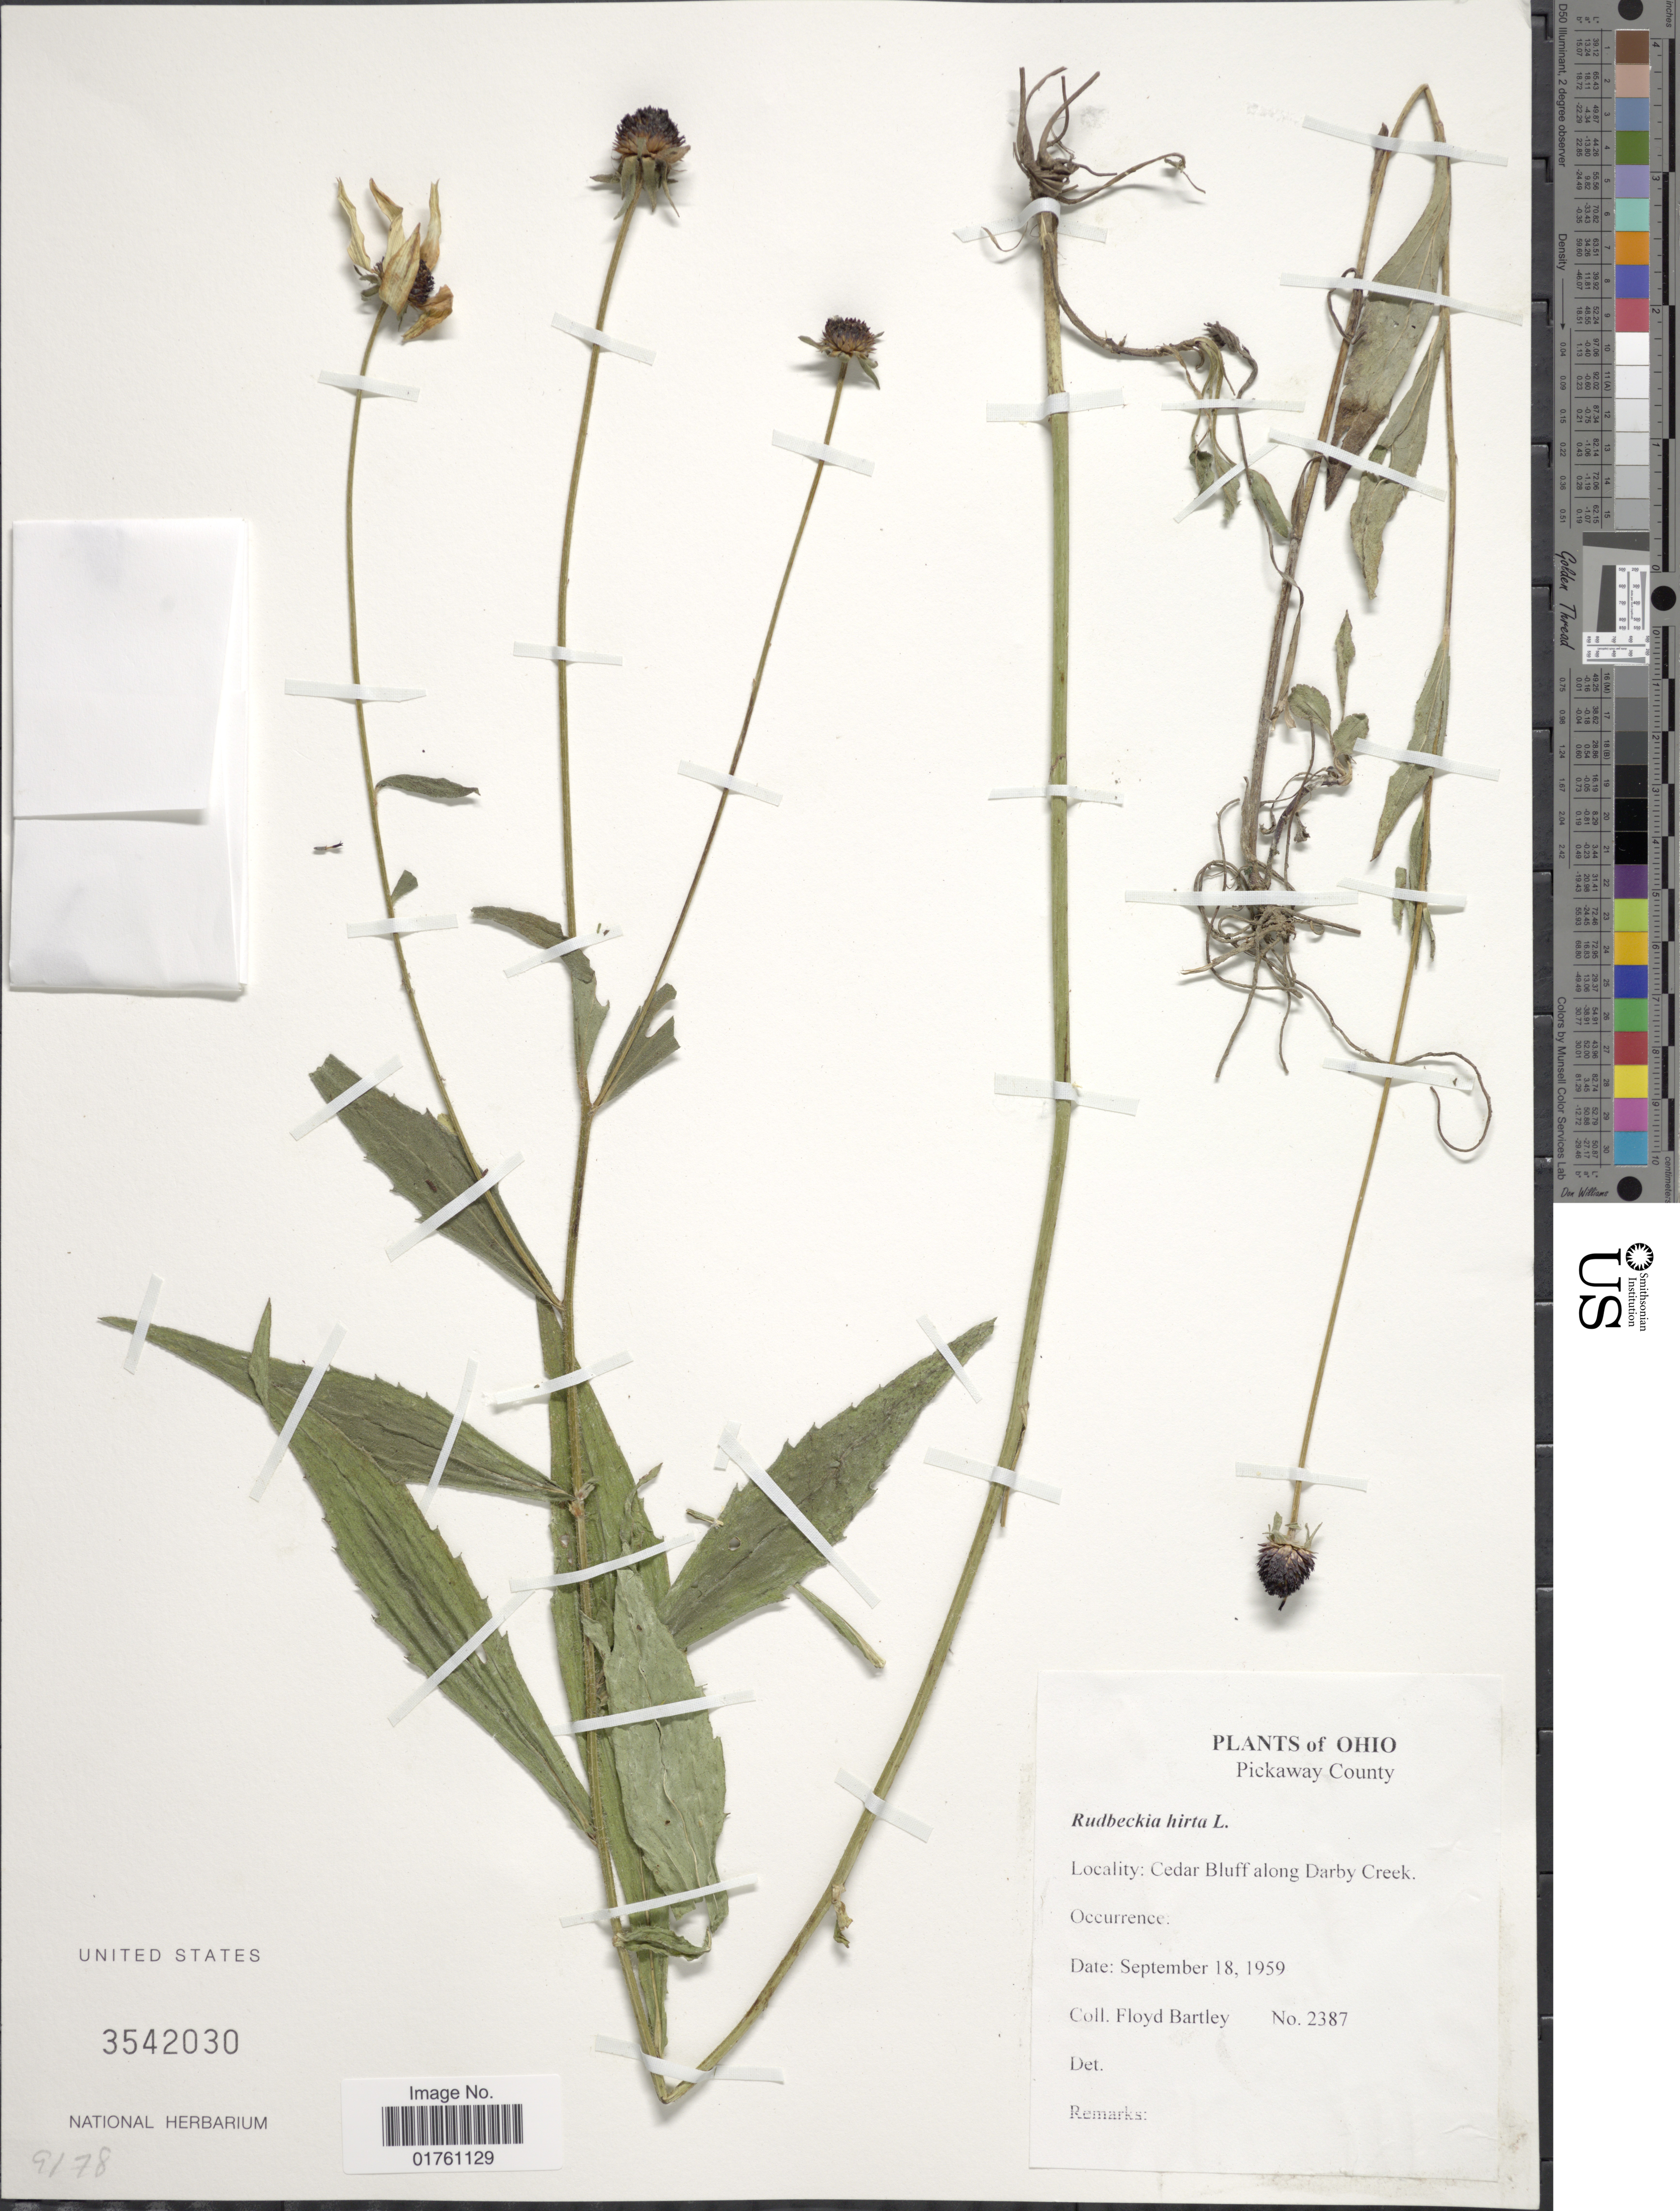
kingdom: Plantae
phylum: Tracheophyta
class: Magnoliopsida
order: Asterales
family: Asteraceae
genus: Rudbeckia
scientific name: Rudbeckia hirta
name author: L.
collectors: F. Bartley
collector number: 2387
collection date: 1959-09-18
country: United States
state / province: Ohio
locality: Pickaway County, Cedar Bluff along Darby Creek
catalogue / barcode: US 3542030